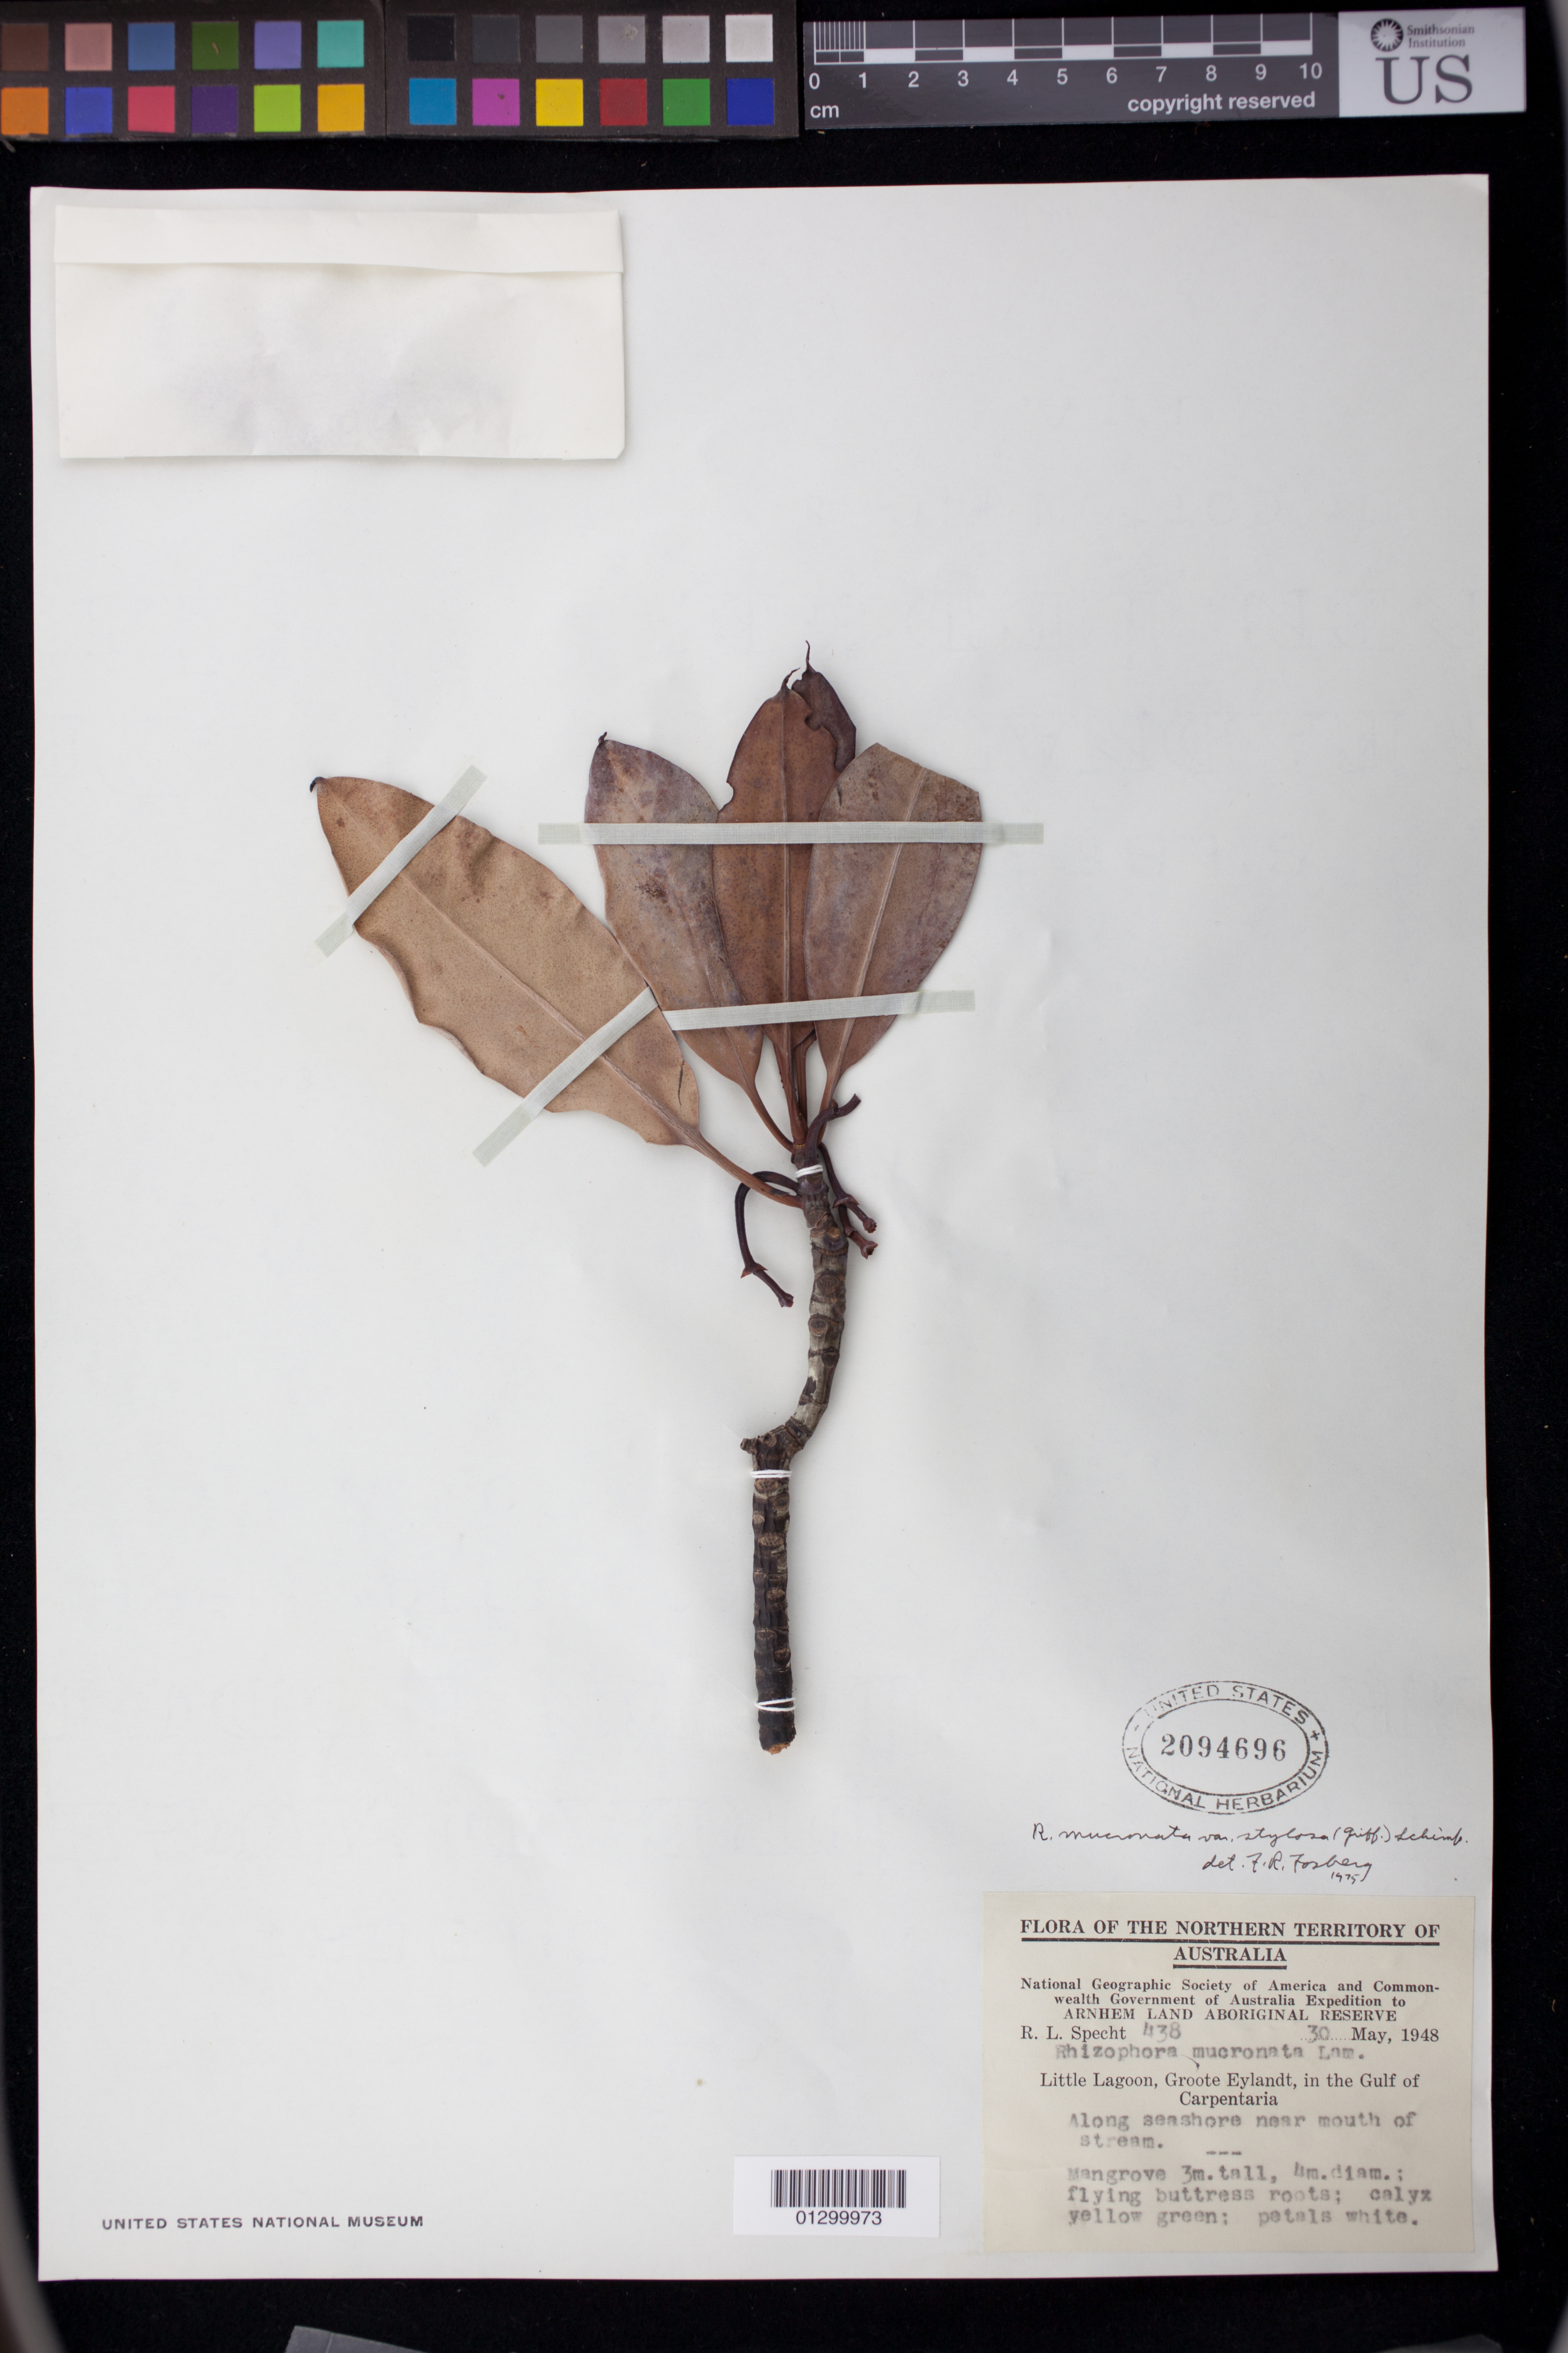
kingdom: Plantae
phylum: Tracheophyta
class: Magnoliopsida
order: Malpighiales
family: Rhizophoraceae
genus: Rhizophora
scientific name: Rhizophora mucronata var. stylosa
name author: Lam.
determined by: Fosberg, F. R.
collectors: R. L. Specht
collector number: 438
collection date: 1948-05-30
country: Australia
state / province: Northern Territory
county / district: East Arnhem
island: Groote Eylandt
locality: Little Lagoon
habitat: Along seashore near mouth of stream.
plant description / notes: Mangrove 3 m. tall, 4 m. diam.; flying buttress roots; calyx yellow green; petals white.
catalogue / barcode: US 2094696